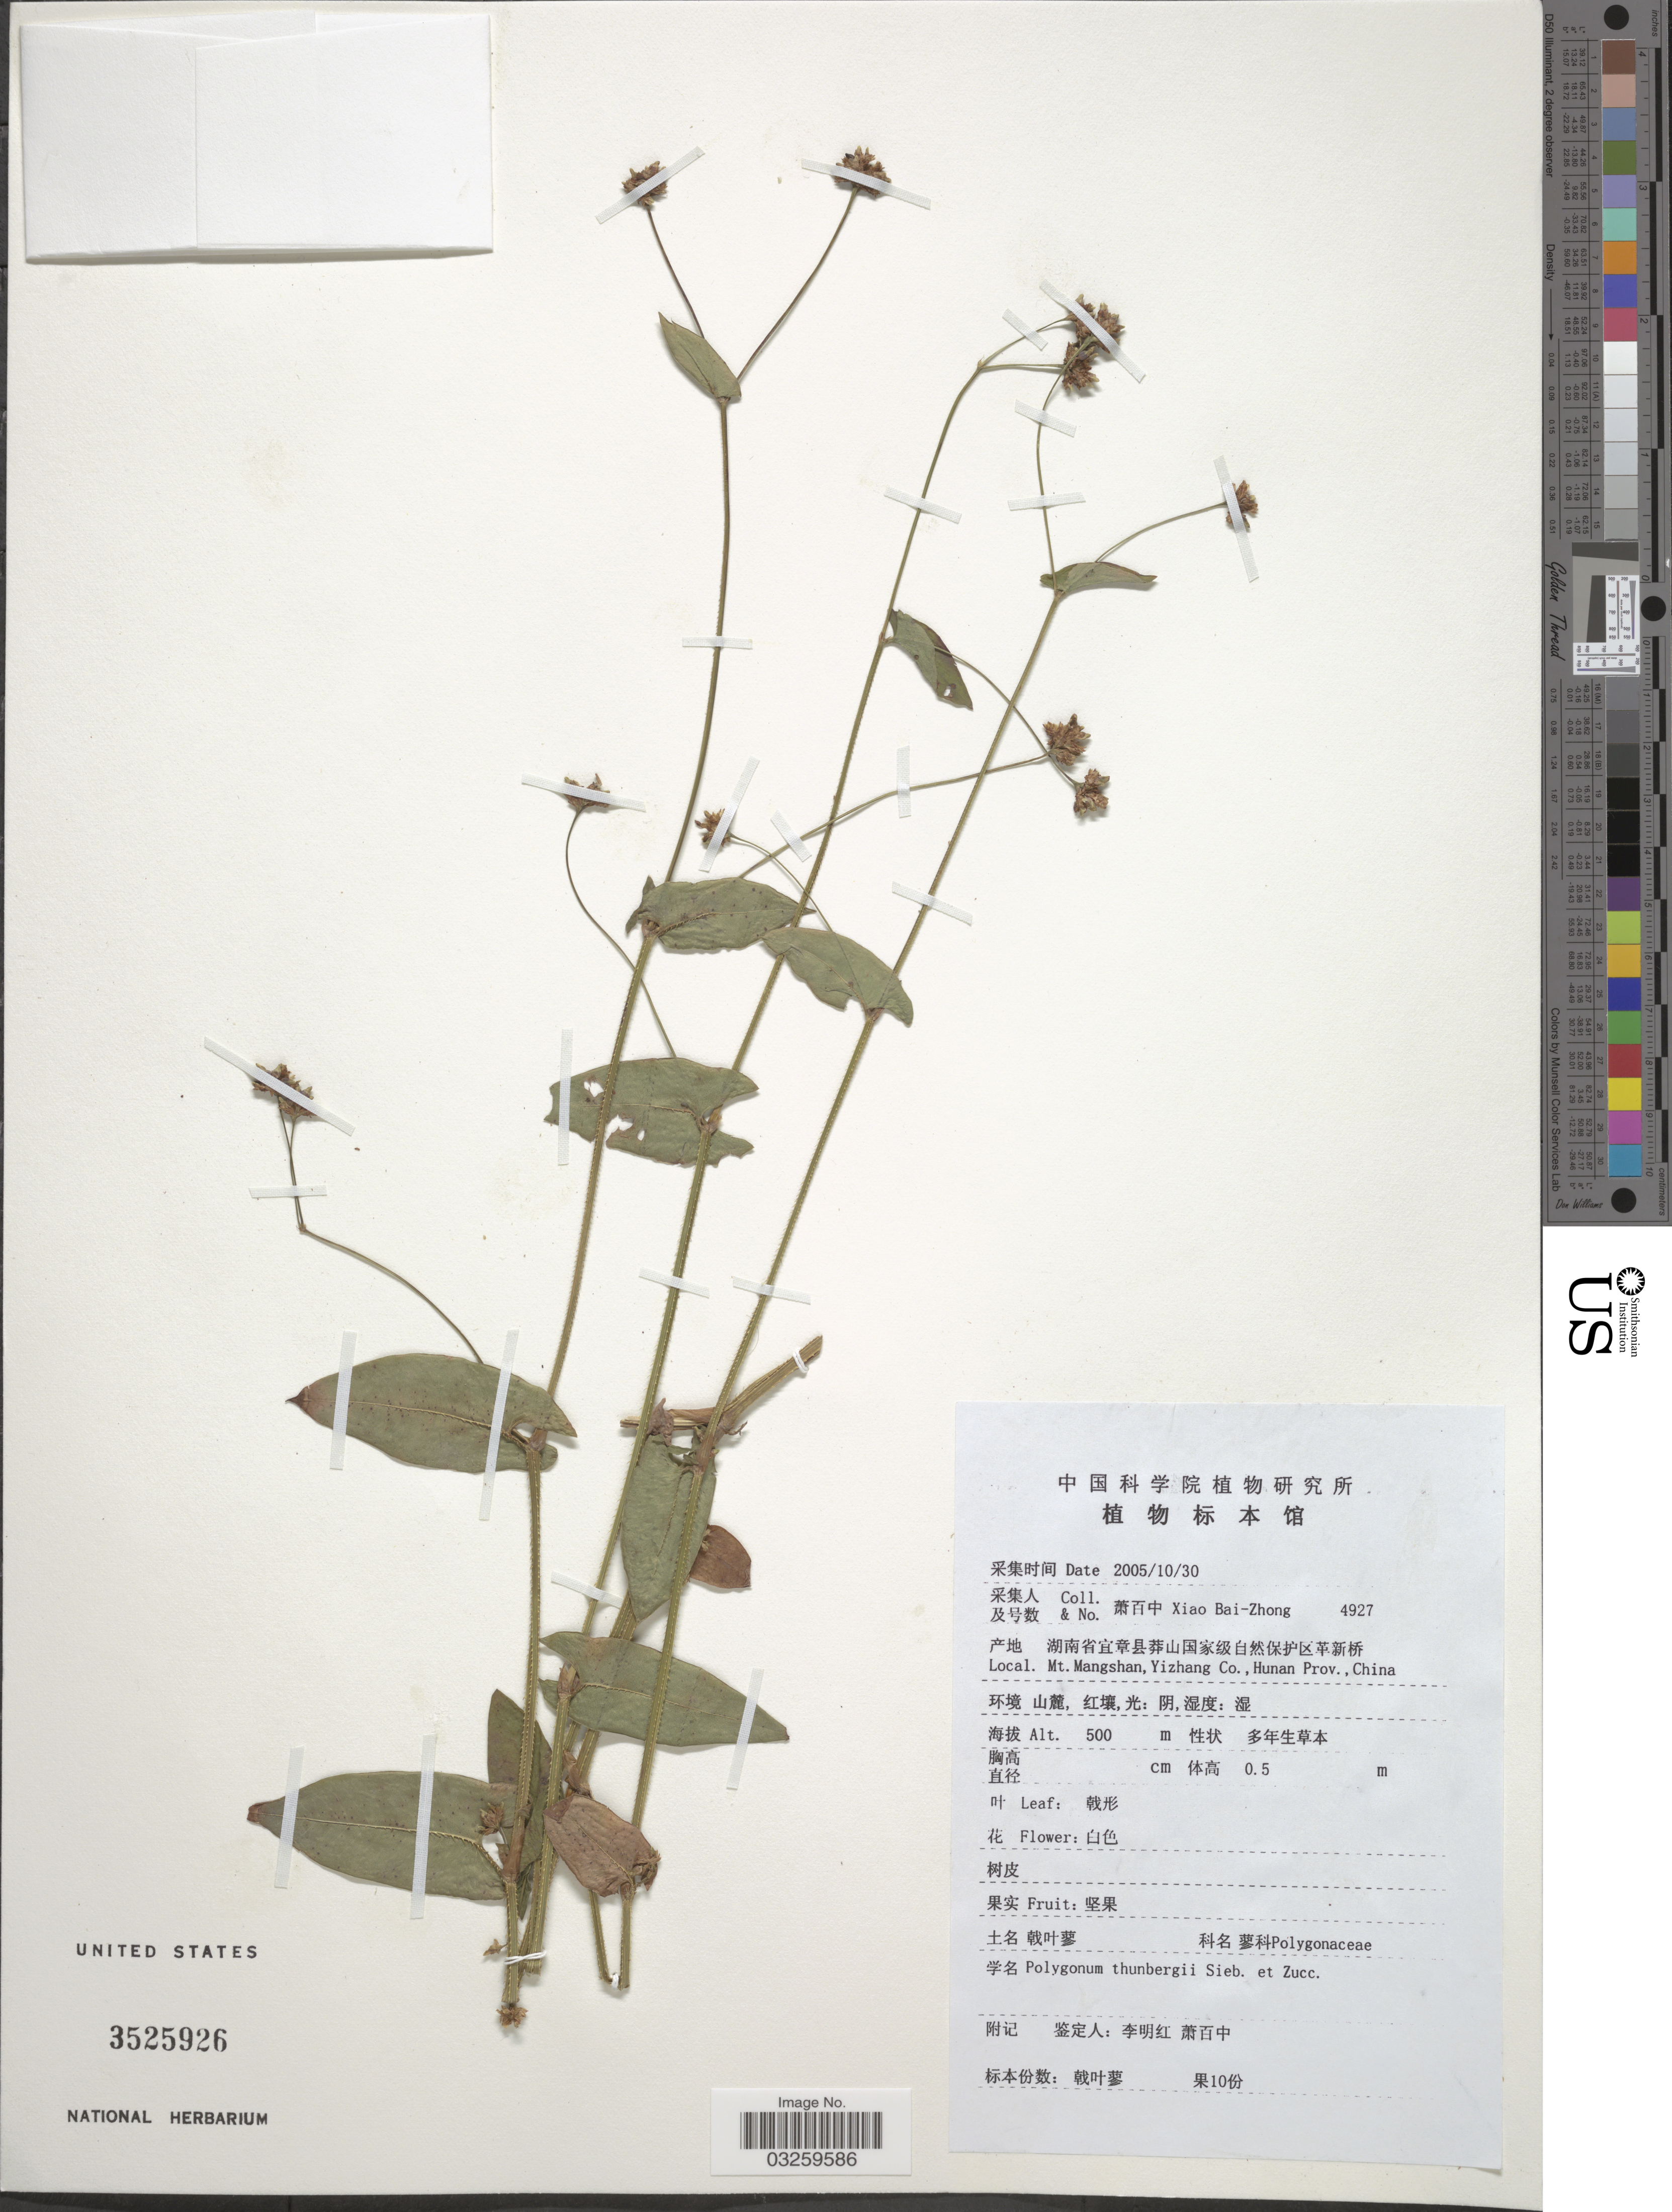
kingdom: Plantae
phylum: Tracheophyta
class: Magnoliopsida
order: Caryophyllales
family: Polygonaceae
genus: Polygonum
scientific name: Polygonum thunbergii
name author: Siebold & Zucc.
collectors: B. Z. Xiao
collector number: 4927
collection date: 2005-10-30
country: China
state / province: Hunan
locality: Mt. Mangshan, Yizhang Co.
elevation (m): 500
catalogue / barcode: US 3525926